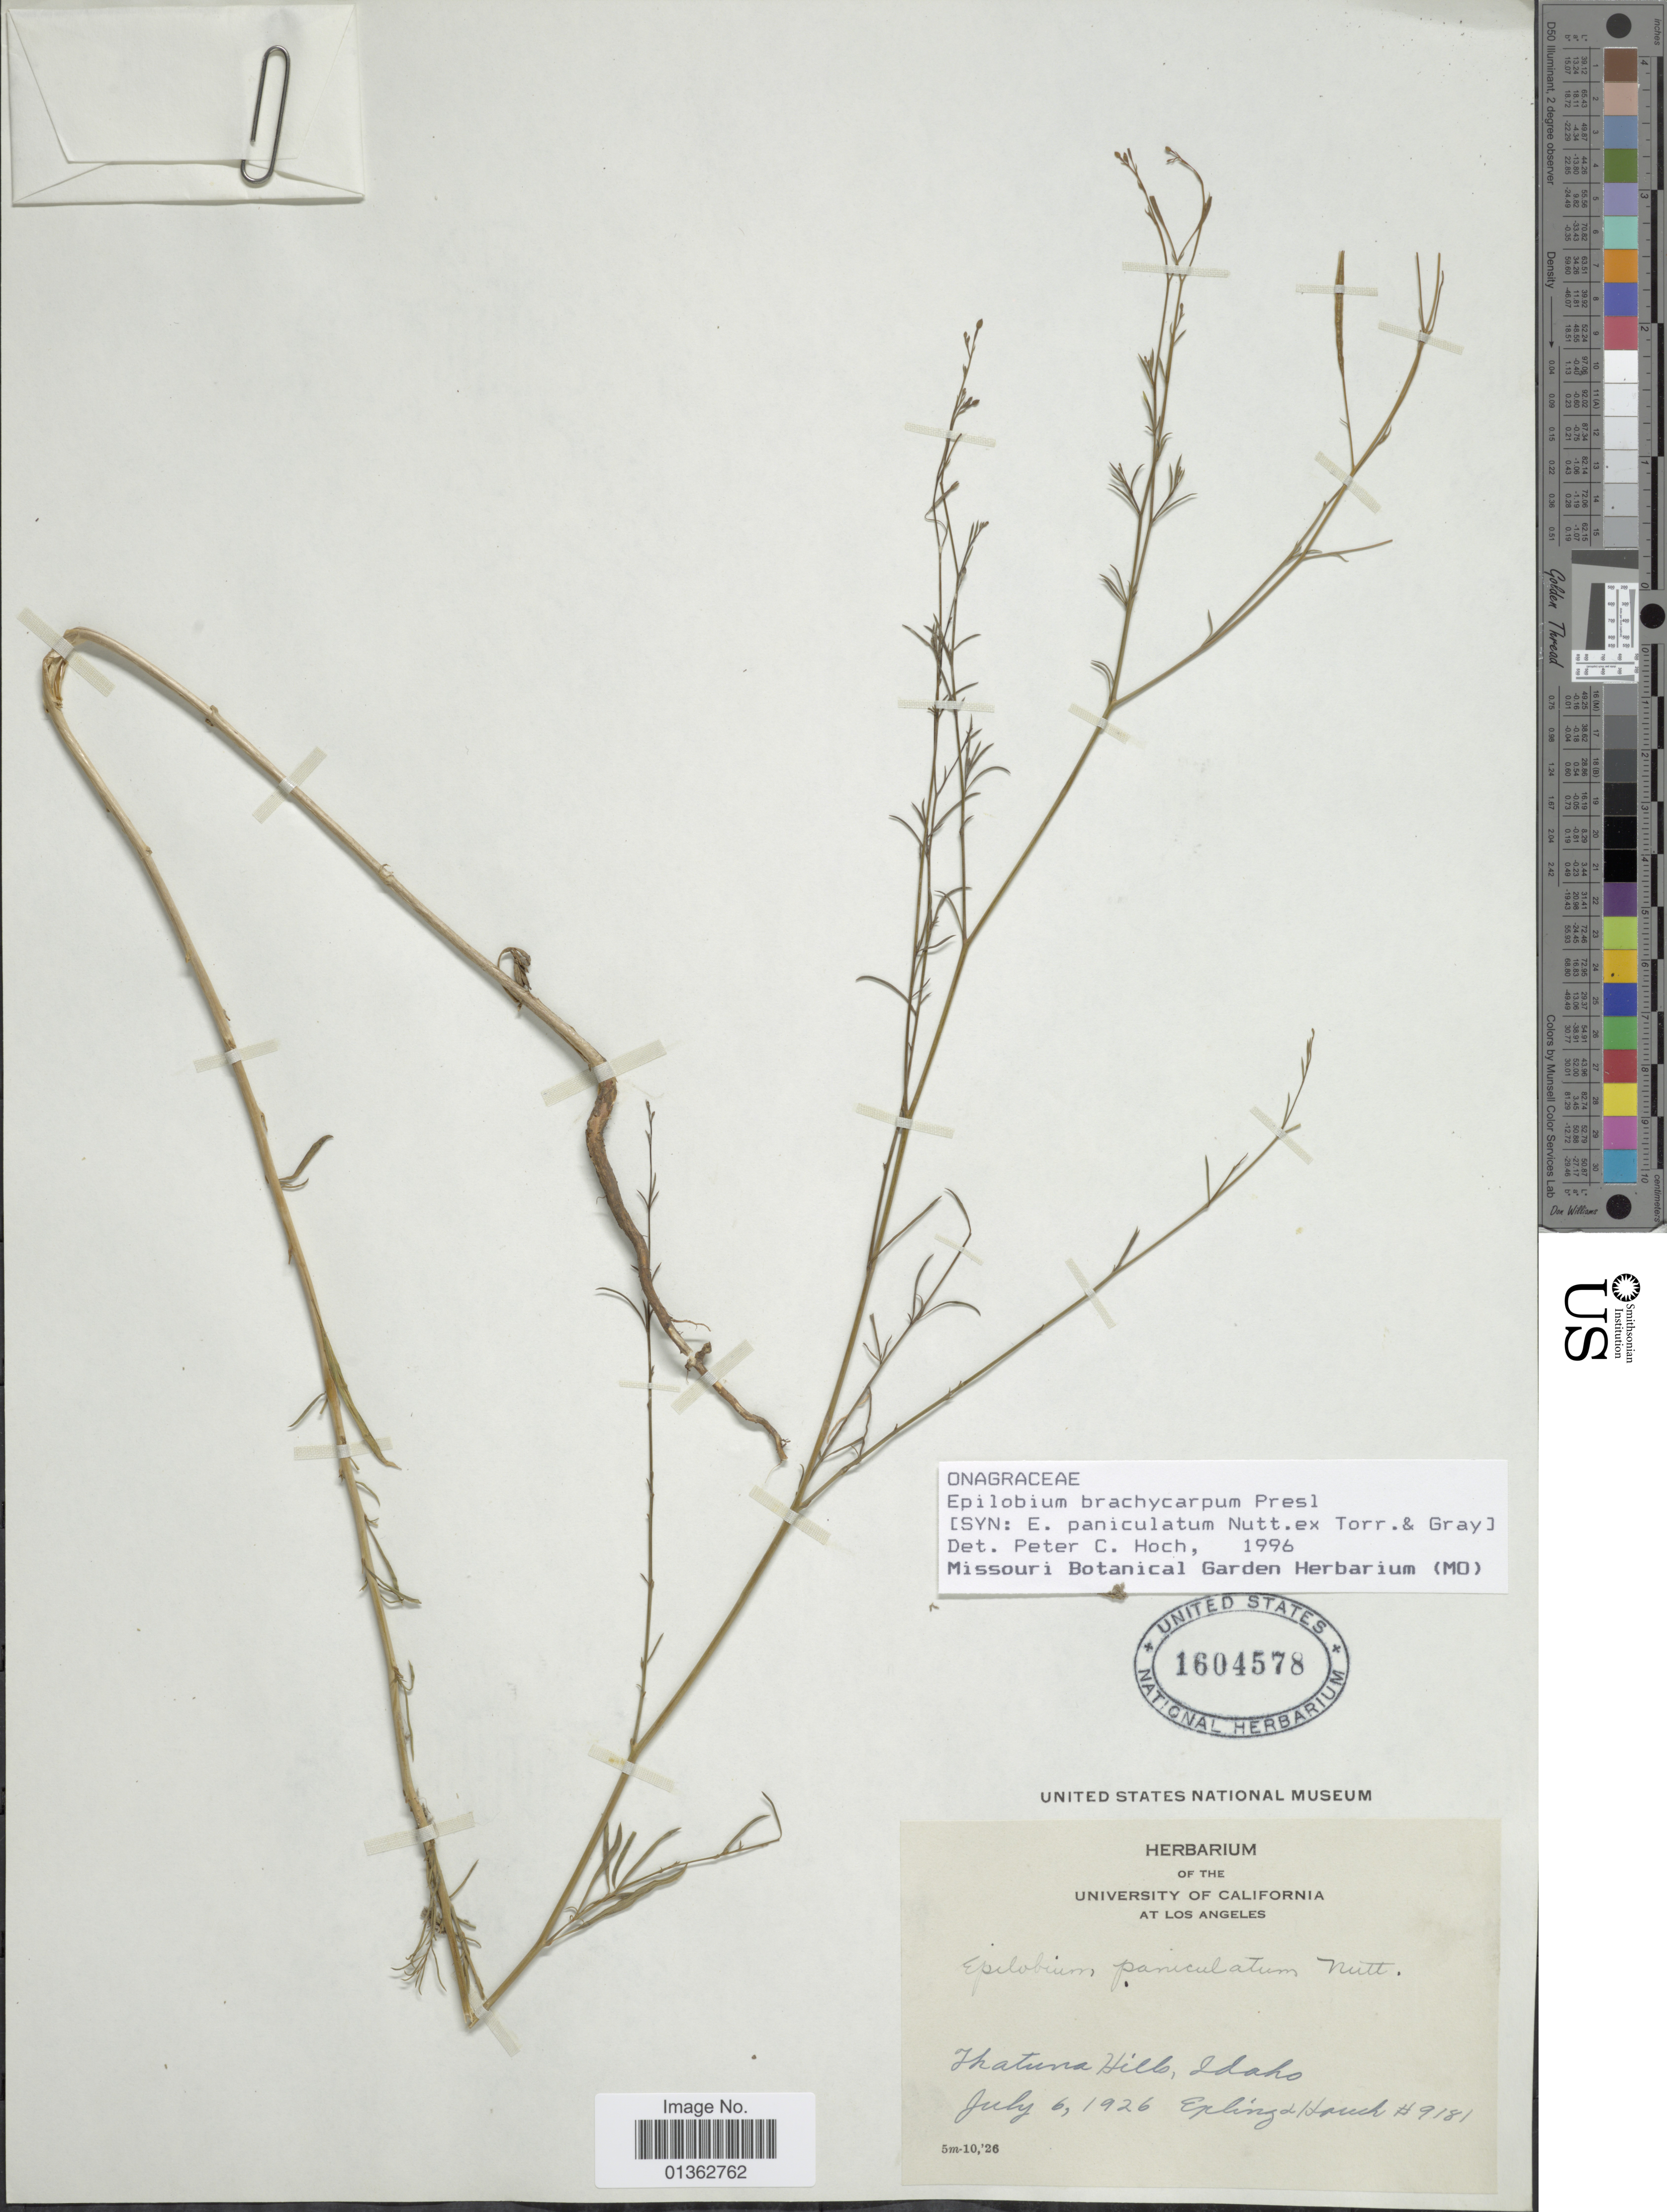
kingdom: Plantae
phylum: Tracheophyta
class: Magnoliopsida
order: Myrtales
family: Onagraceae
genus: Epilobium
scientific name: Epilobium brachycarpum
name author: C. Presl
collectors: -- Epling & -. Hauch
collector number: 9181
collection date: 1926-07-06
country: United States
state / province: Idaho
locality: Ihatuna Hills.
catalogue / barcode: US 1604578